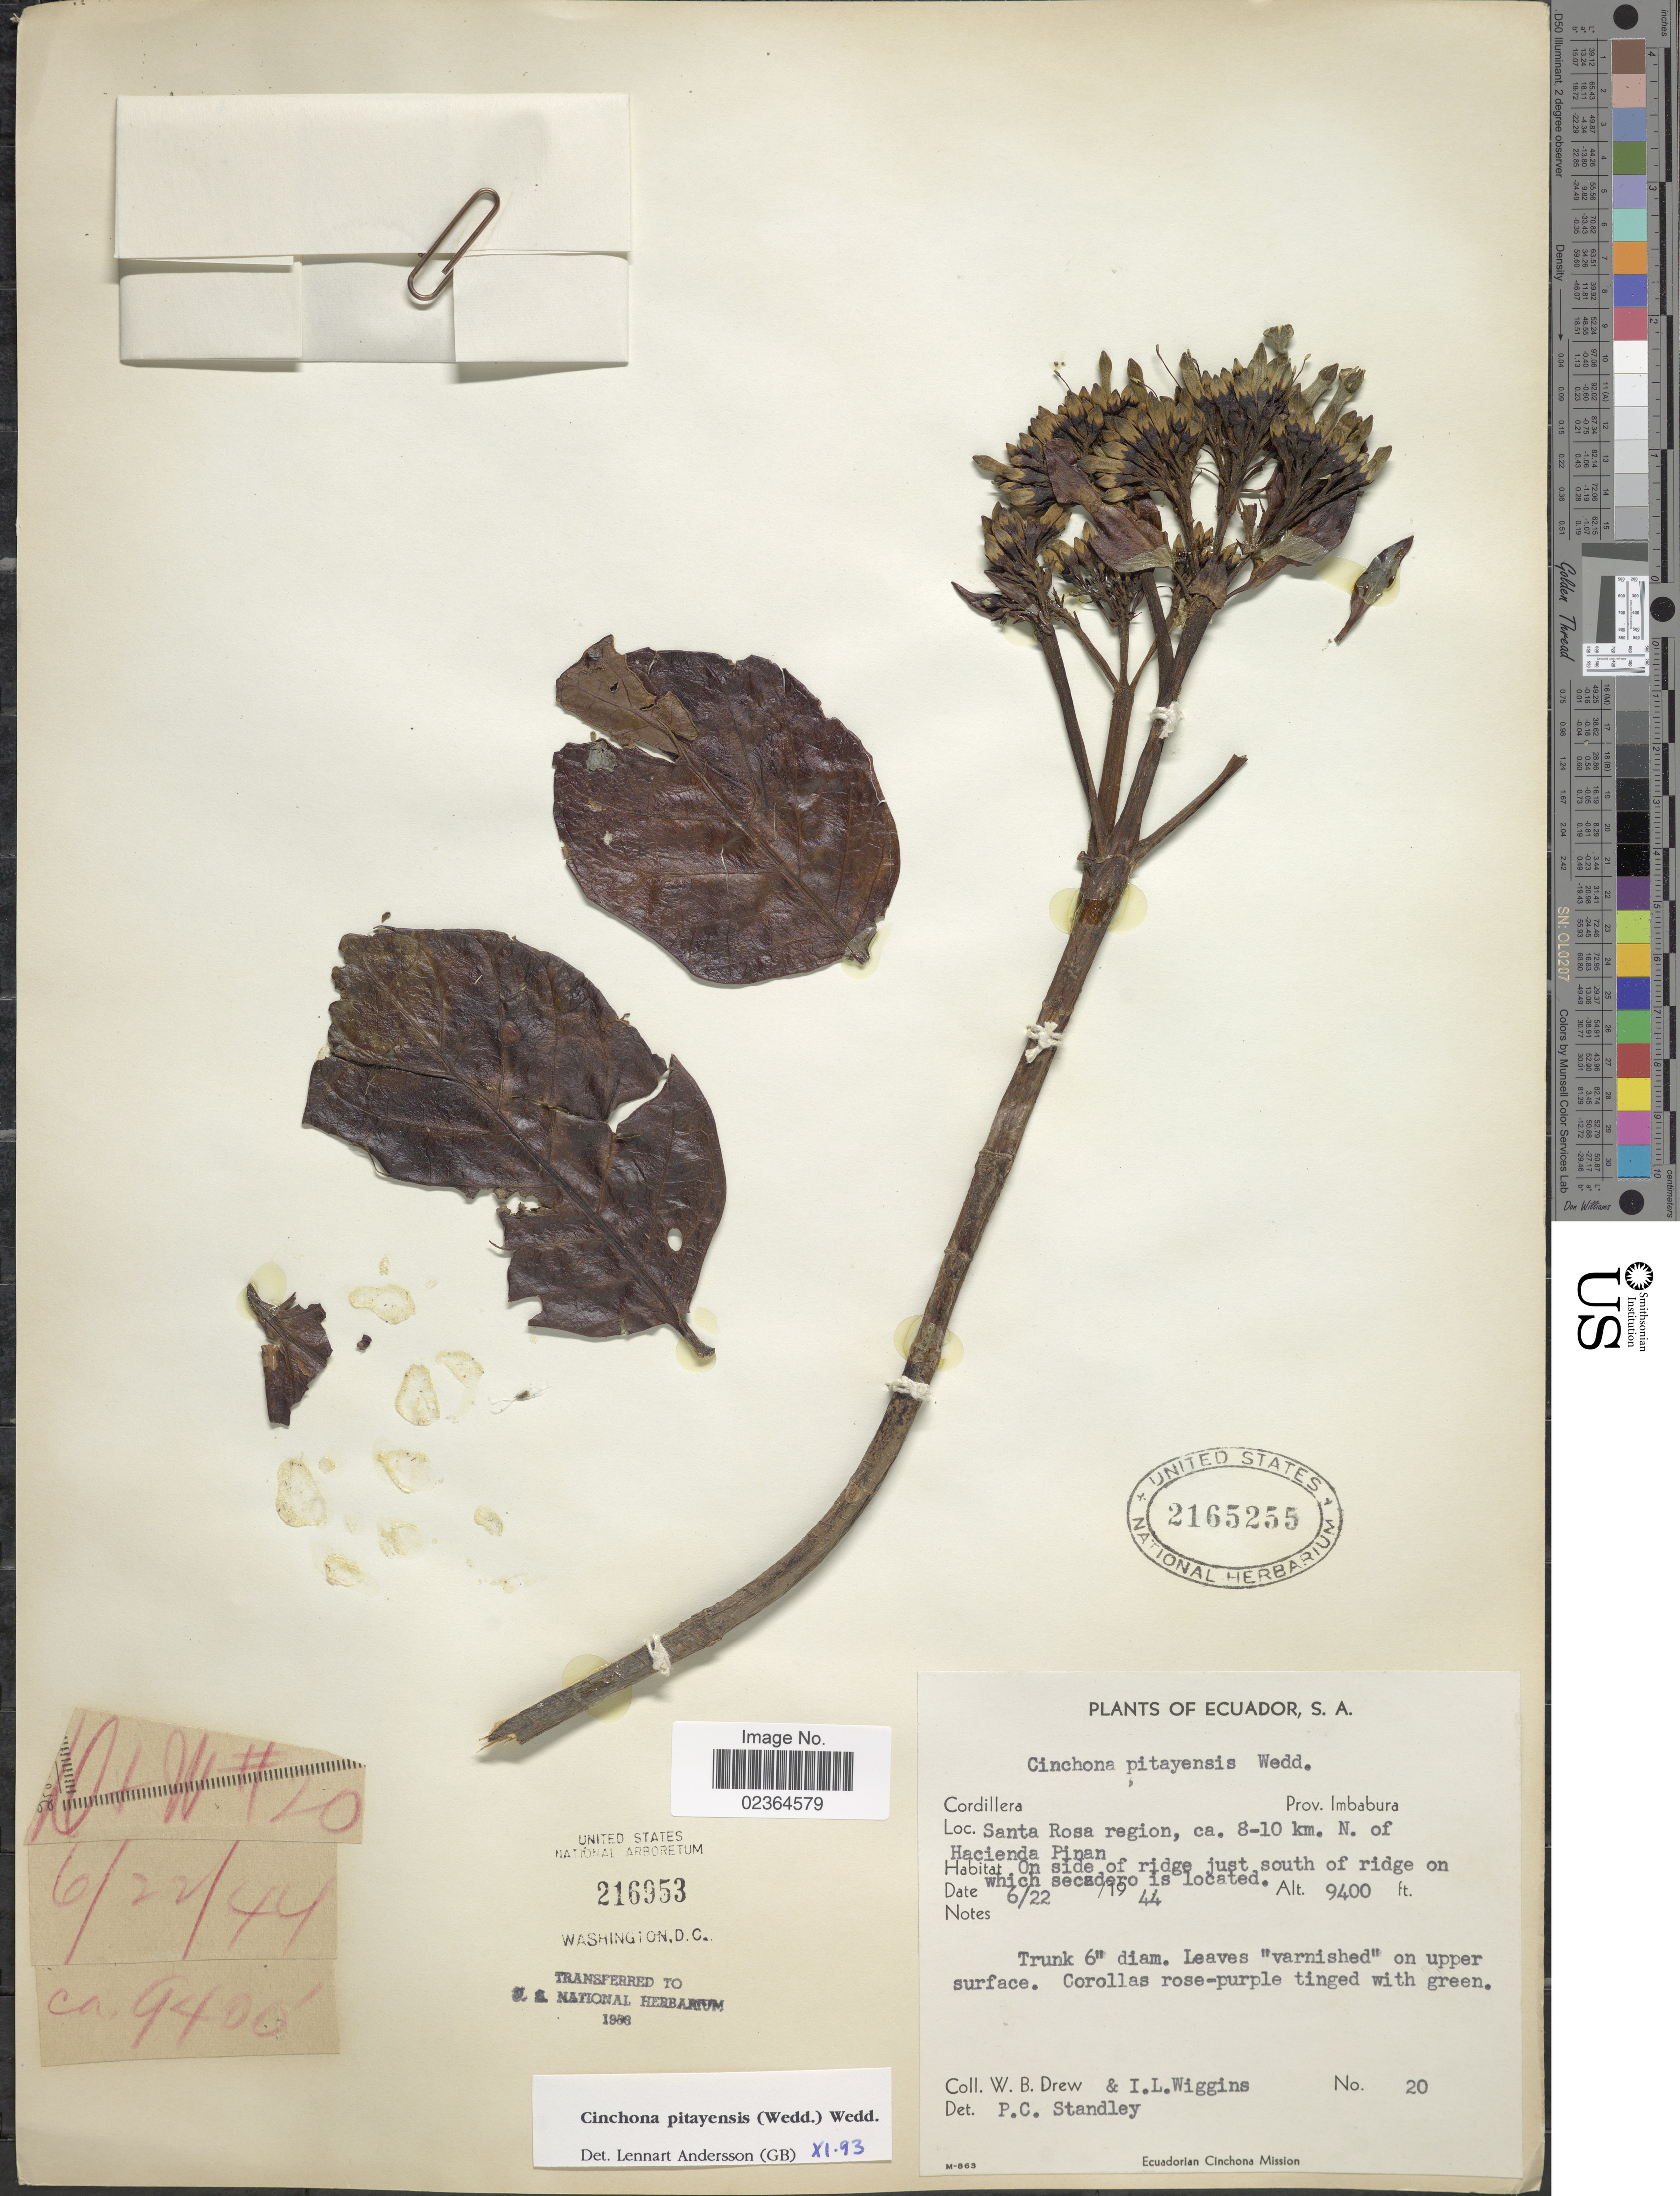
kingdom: Plantae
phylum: Tracheophyta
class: Magnoliopsida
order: Gentianales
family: Rubiaceae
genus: Cinchona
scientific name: Cinchona pitayensis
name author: Wedd.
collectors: W. B. Drew & I. L. Wiggins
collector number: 20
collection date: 1944-06-22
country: Ecuador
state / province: Imbabura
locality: Cordillera. Santa Rosa region, ca. 8-10 km. N. of Hacienda Pinan, south of ridge which secadero is located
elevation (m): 2865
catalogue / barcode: US 2165255